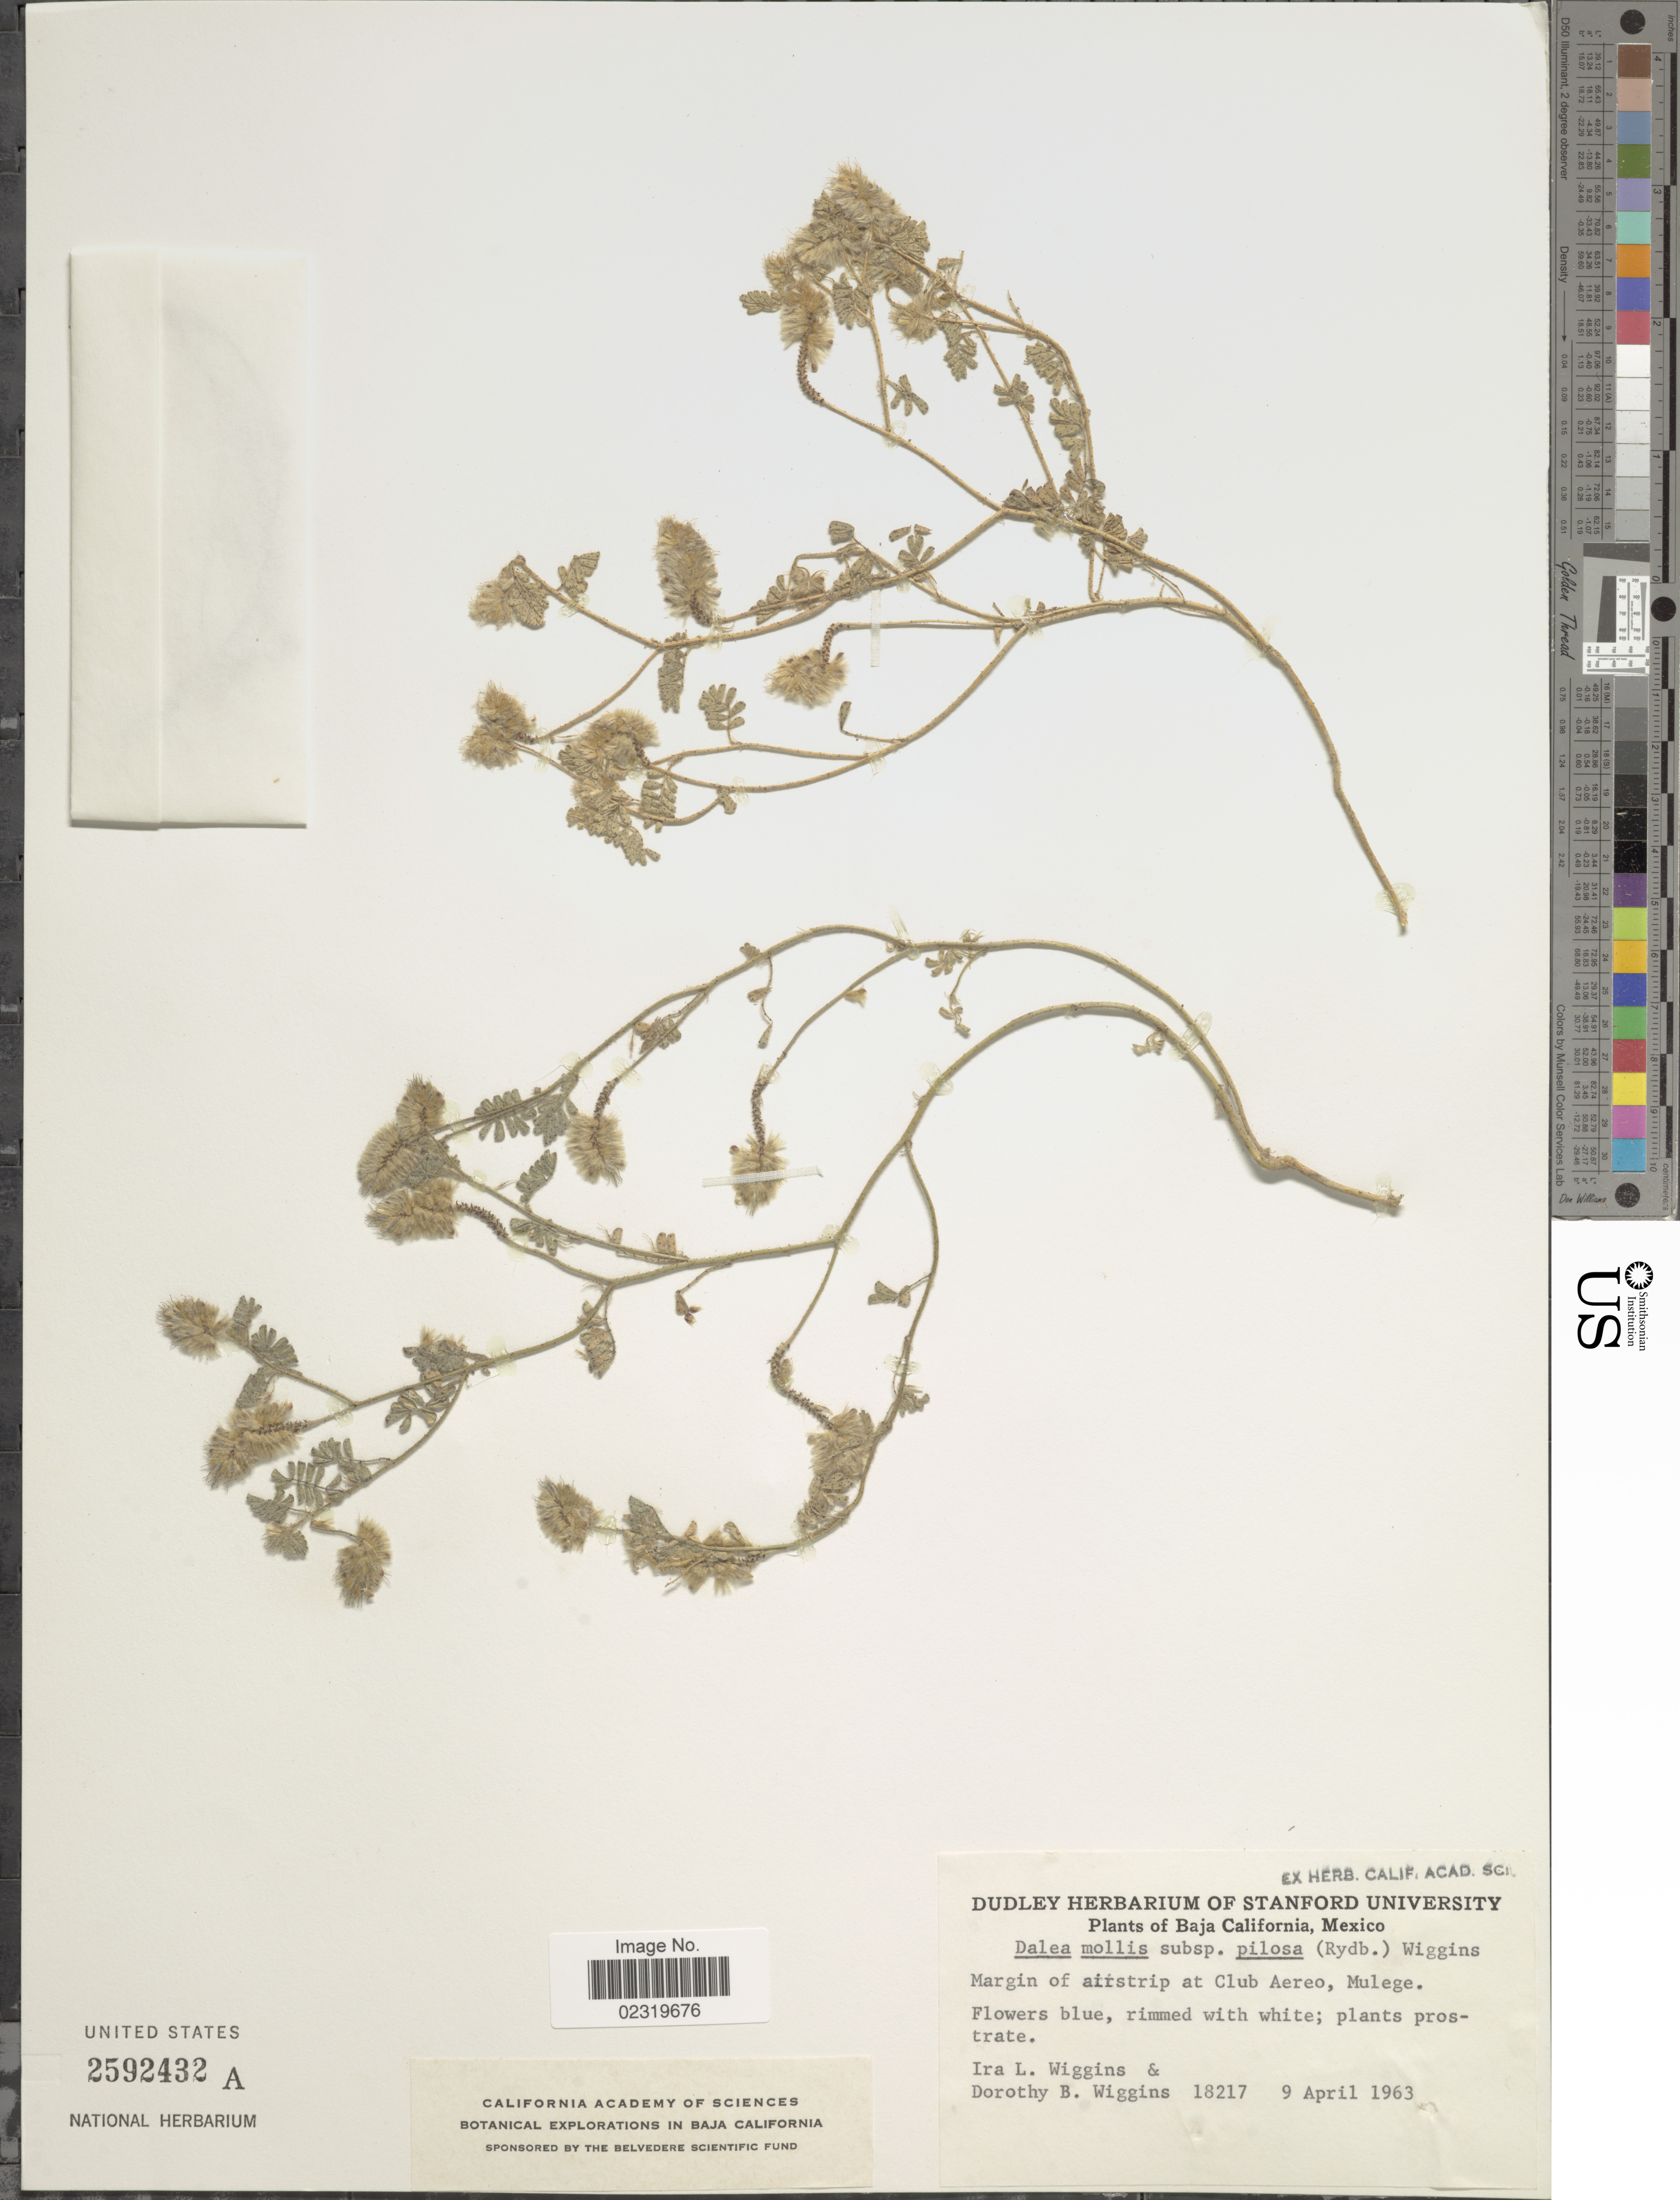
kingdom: Plantae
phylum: Tracheophyta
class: Magnoliopsida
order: Fabales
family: Fabaceae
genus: Dalea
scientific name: Dalea mollis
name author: Benth.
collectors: I. L. Wiggins & D. B. Wiggins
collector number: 18217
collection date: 1963-04-09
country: Mexico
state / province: Baja California Sur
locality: Margin of airstrip at Club Aereo, Mulege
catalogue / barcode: US 2592432A